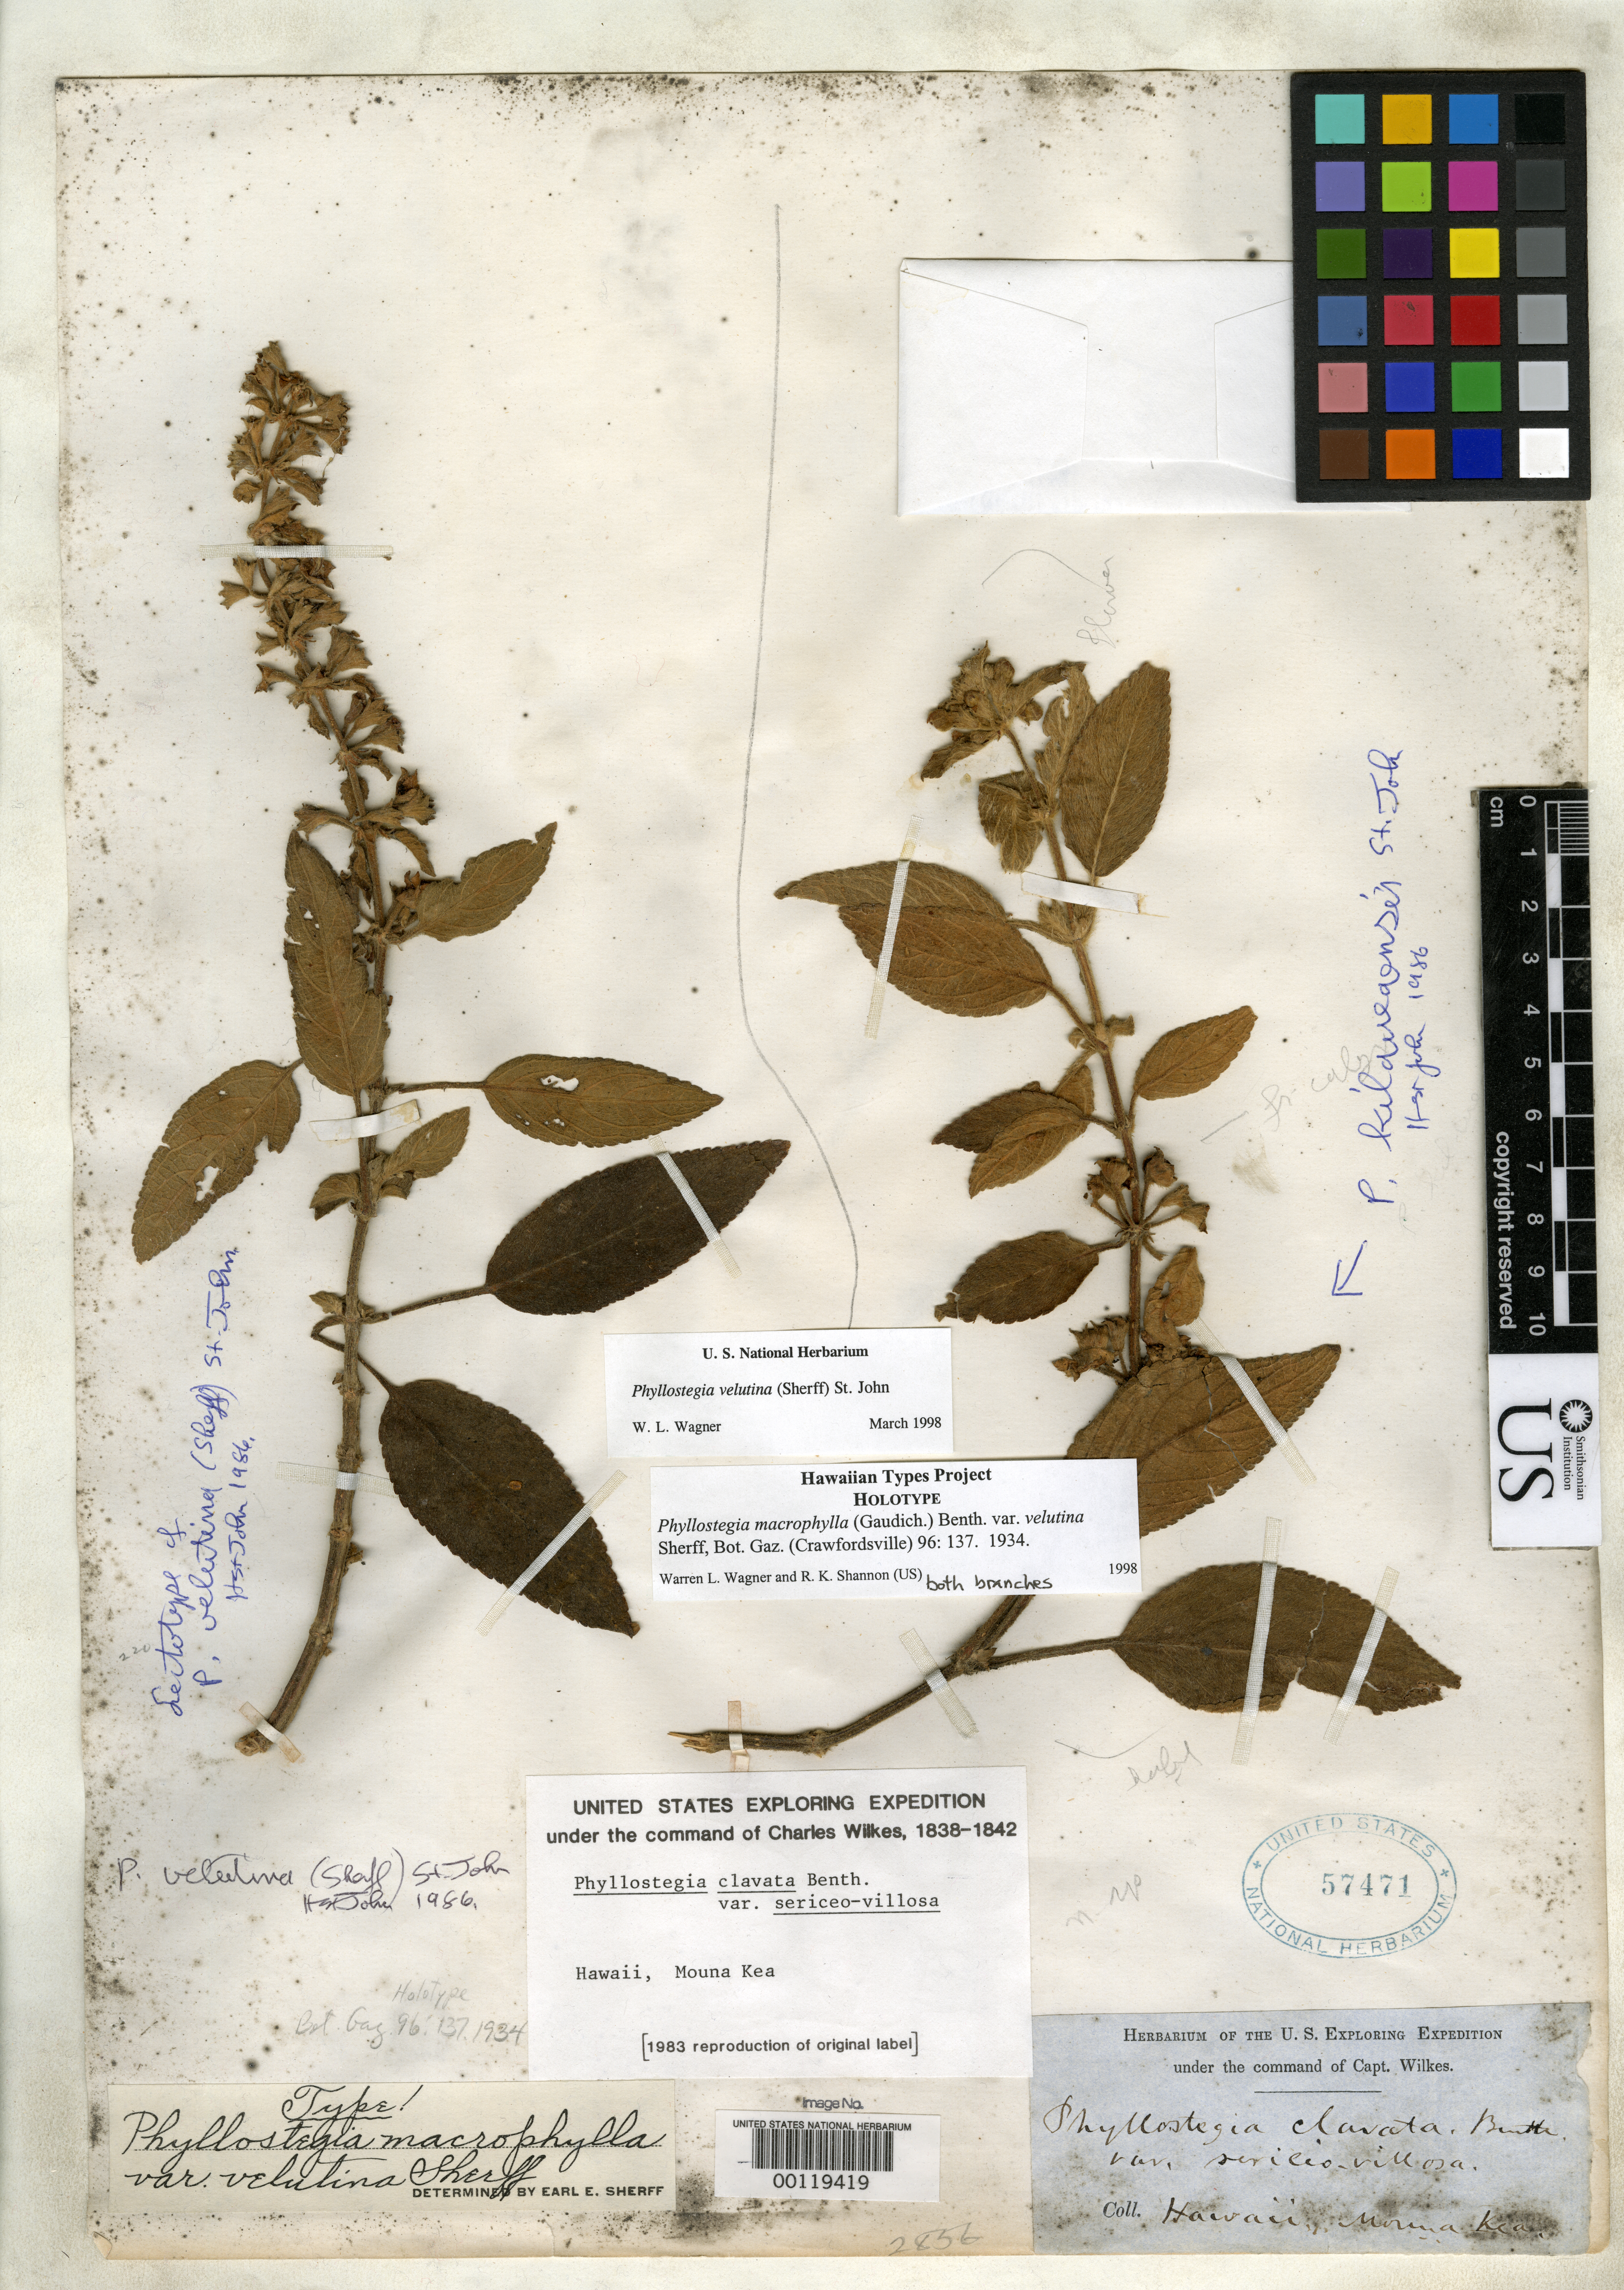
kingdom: Plantae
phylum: Tracheophyta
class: Magnoliopsida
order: Lamiales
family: Lamiaceae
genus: Phyllostegia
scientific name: Phyllostegia macrophylla var. velutina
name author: Sherff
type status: Holotype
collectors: Wilkes Explor. Exped.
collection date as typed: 1840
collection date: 1840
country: United States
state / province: Hawaii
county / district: Hawaii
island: Hawaii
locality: Mauna Kea.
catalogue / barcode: US 57471